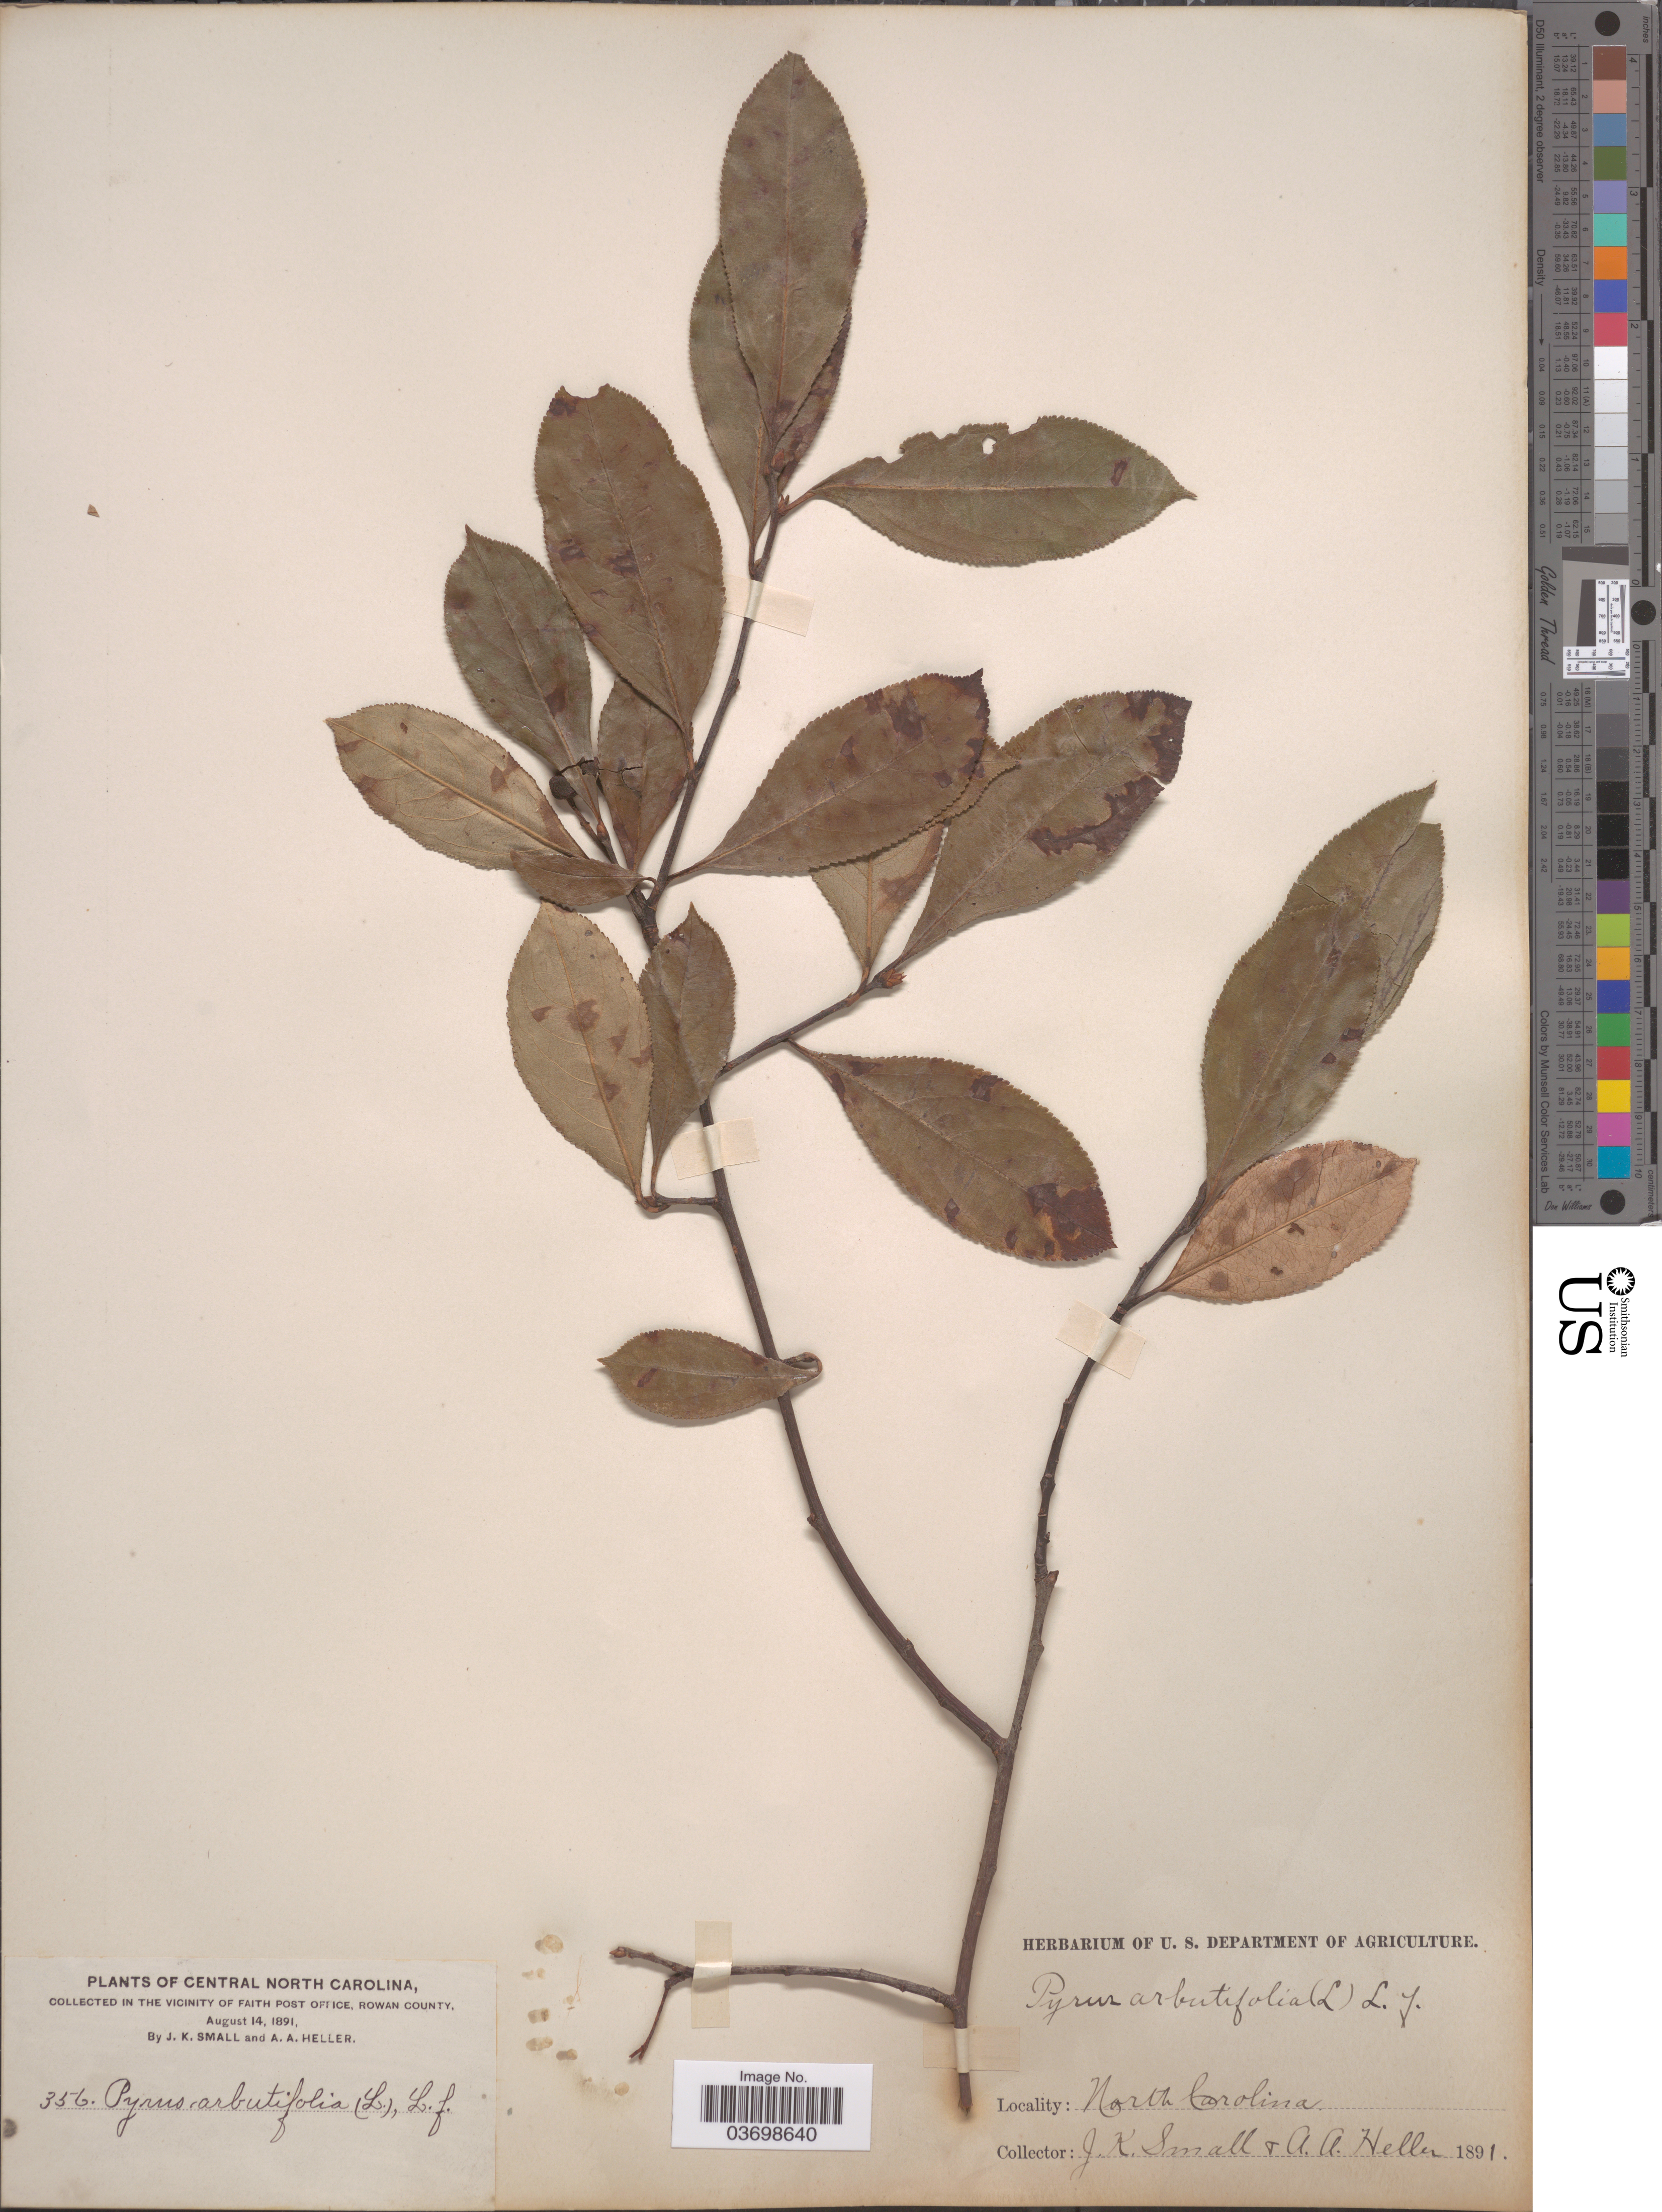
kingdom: Plantae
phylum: Tracheophyta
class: Magnoliopsida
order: Rosales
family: Rosaceae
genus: Aronia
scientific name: Aronia arbutifolia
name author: (L.) Pers.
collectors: J. K. Small & A. A. Heller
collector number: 356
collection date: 1891-08-14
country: United States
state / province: North Carolina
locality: Central North Carolina. The Vicinity of Faith Post Office, Rowan County.